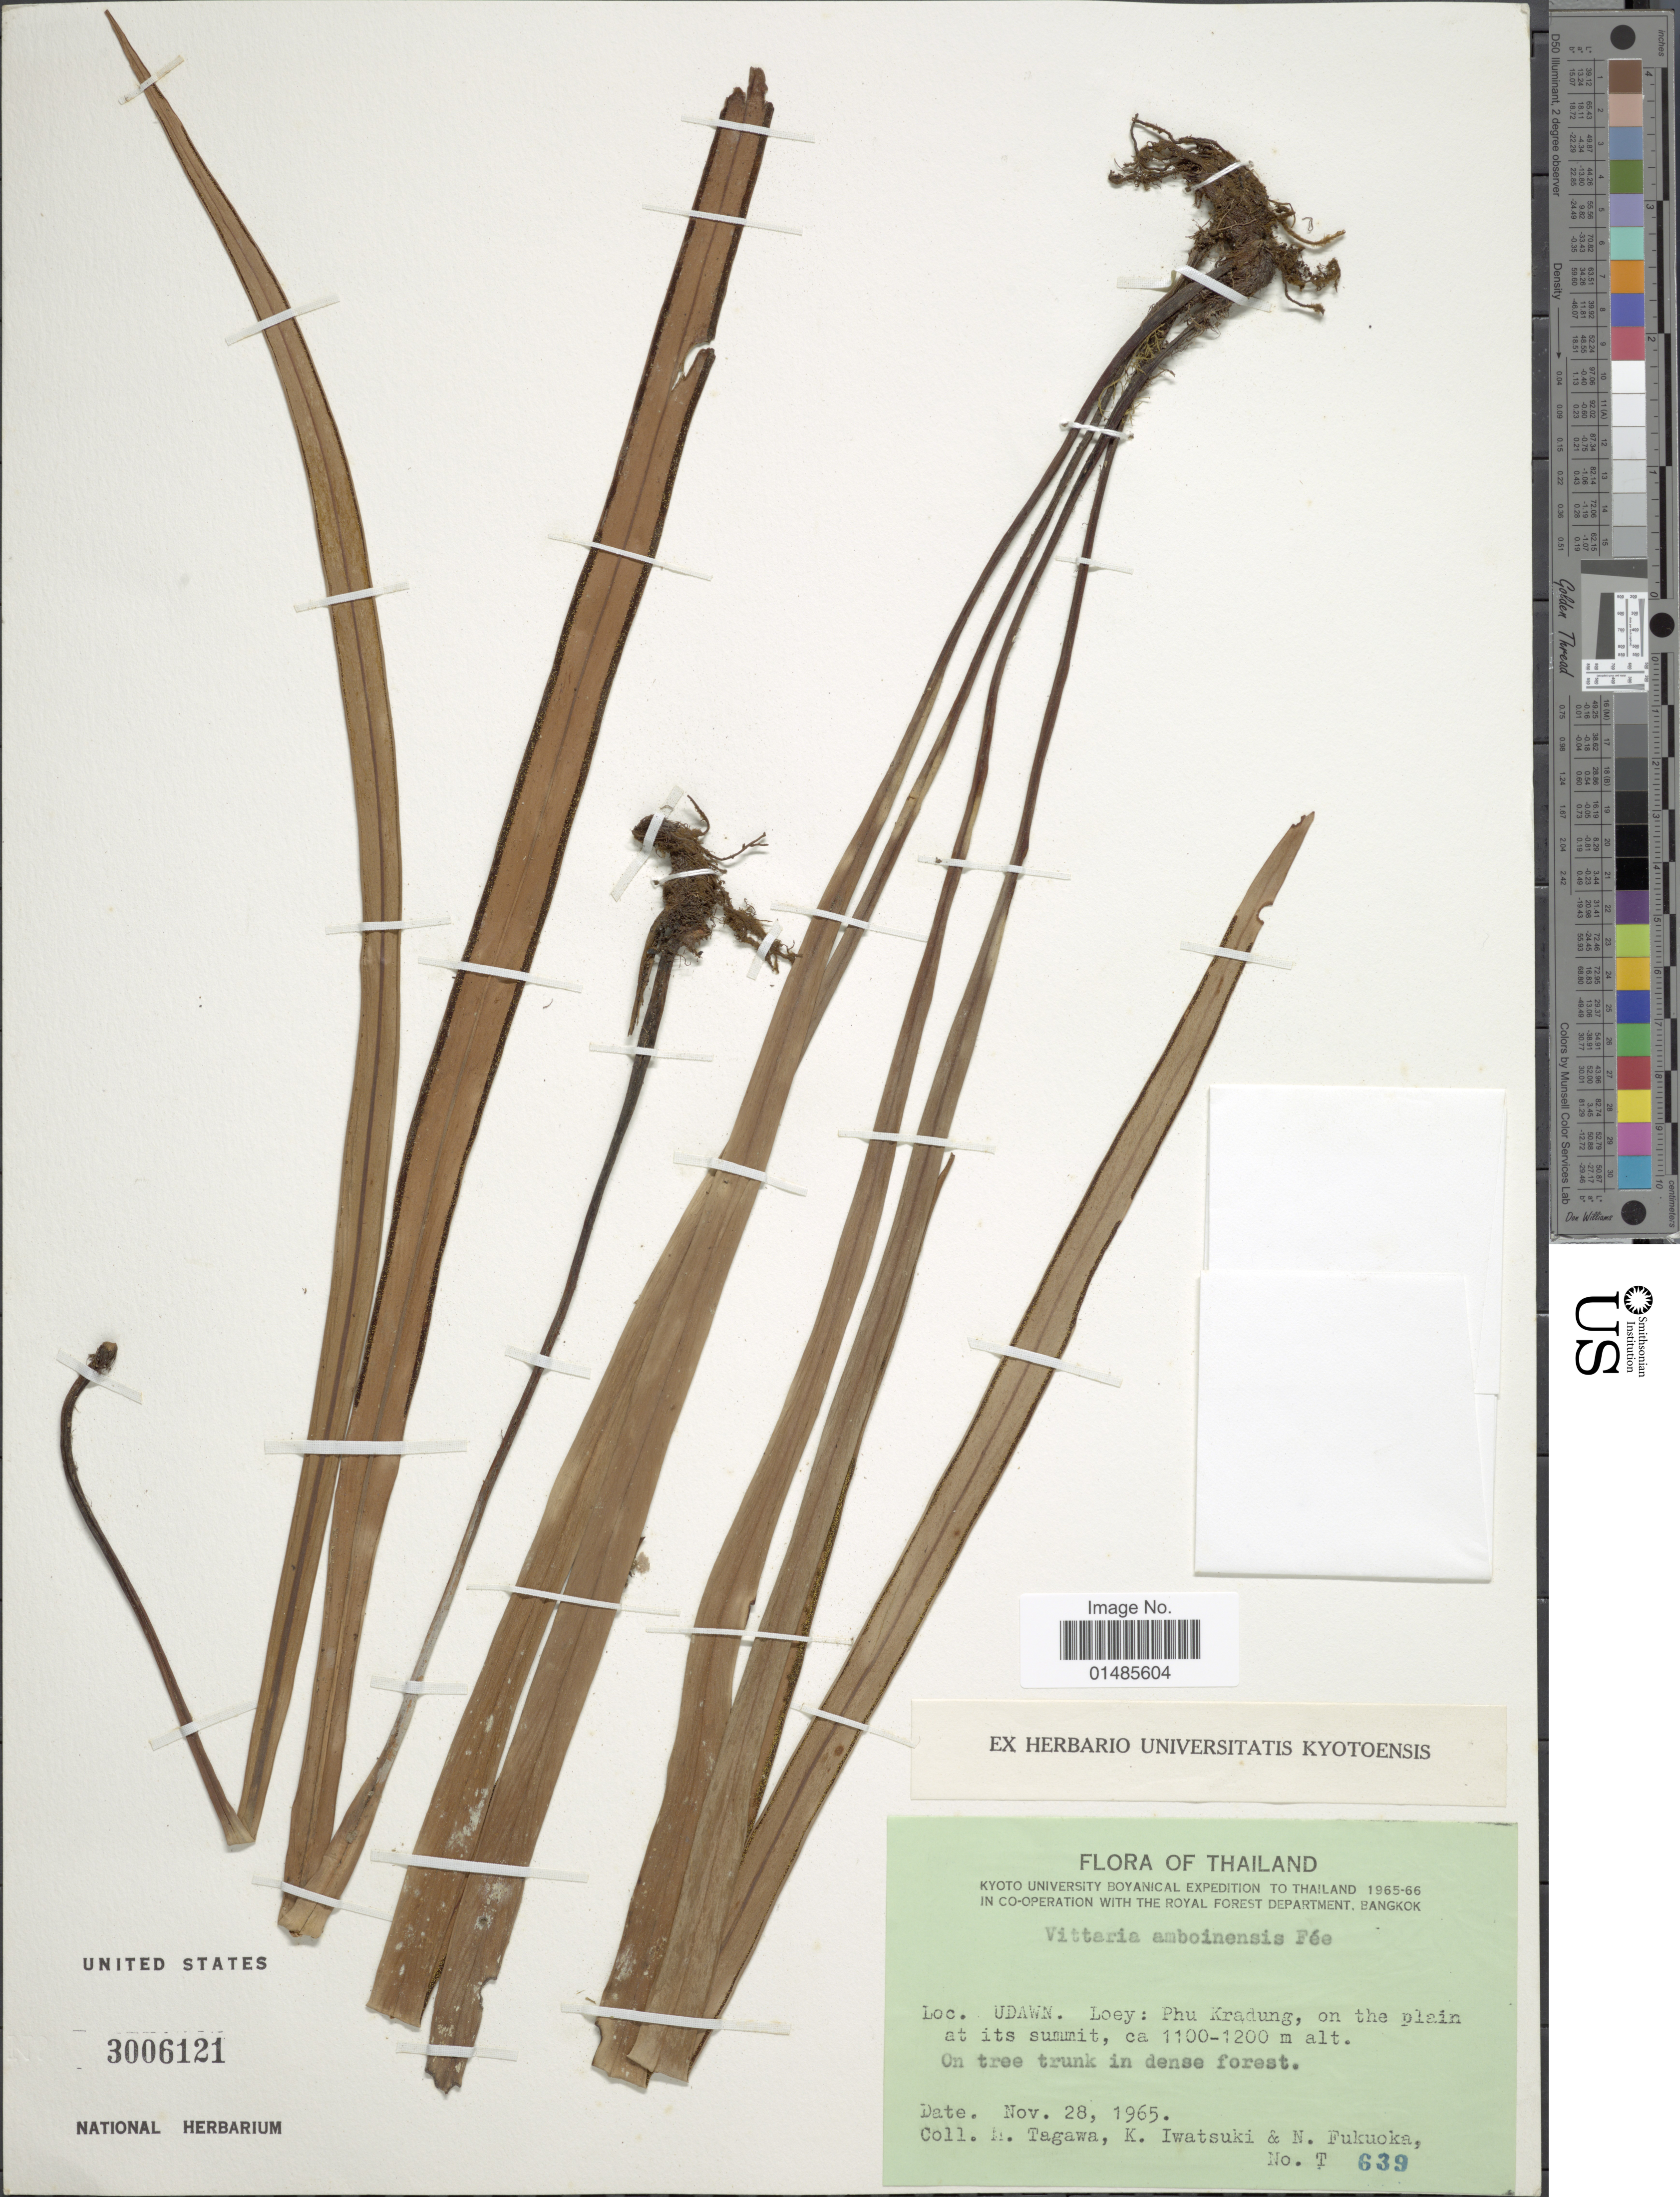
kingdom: Plantae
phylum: Tracheophyta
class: Polypodiopsida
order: Polypodiales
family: Pteridaceae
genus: Haplopteris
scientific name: Haplopteris amboinensis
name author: (Fée) X.C. Zhang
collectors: M. Tagawa, K. Iwatsuki & N. Fukuoka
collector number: T 639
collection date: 1965-11-28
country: Thailand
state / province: Loei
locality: Udawn. Loey: Phu Kradung, on the plain at its summit.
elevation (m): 1100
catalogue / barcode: US 3006121